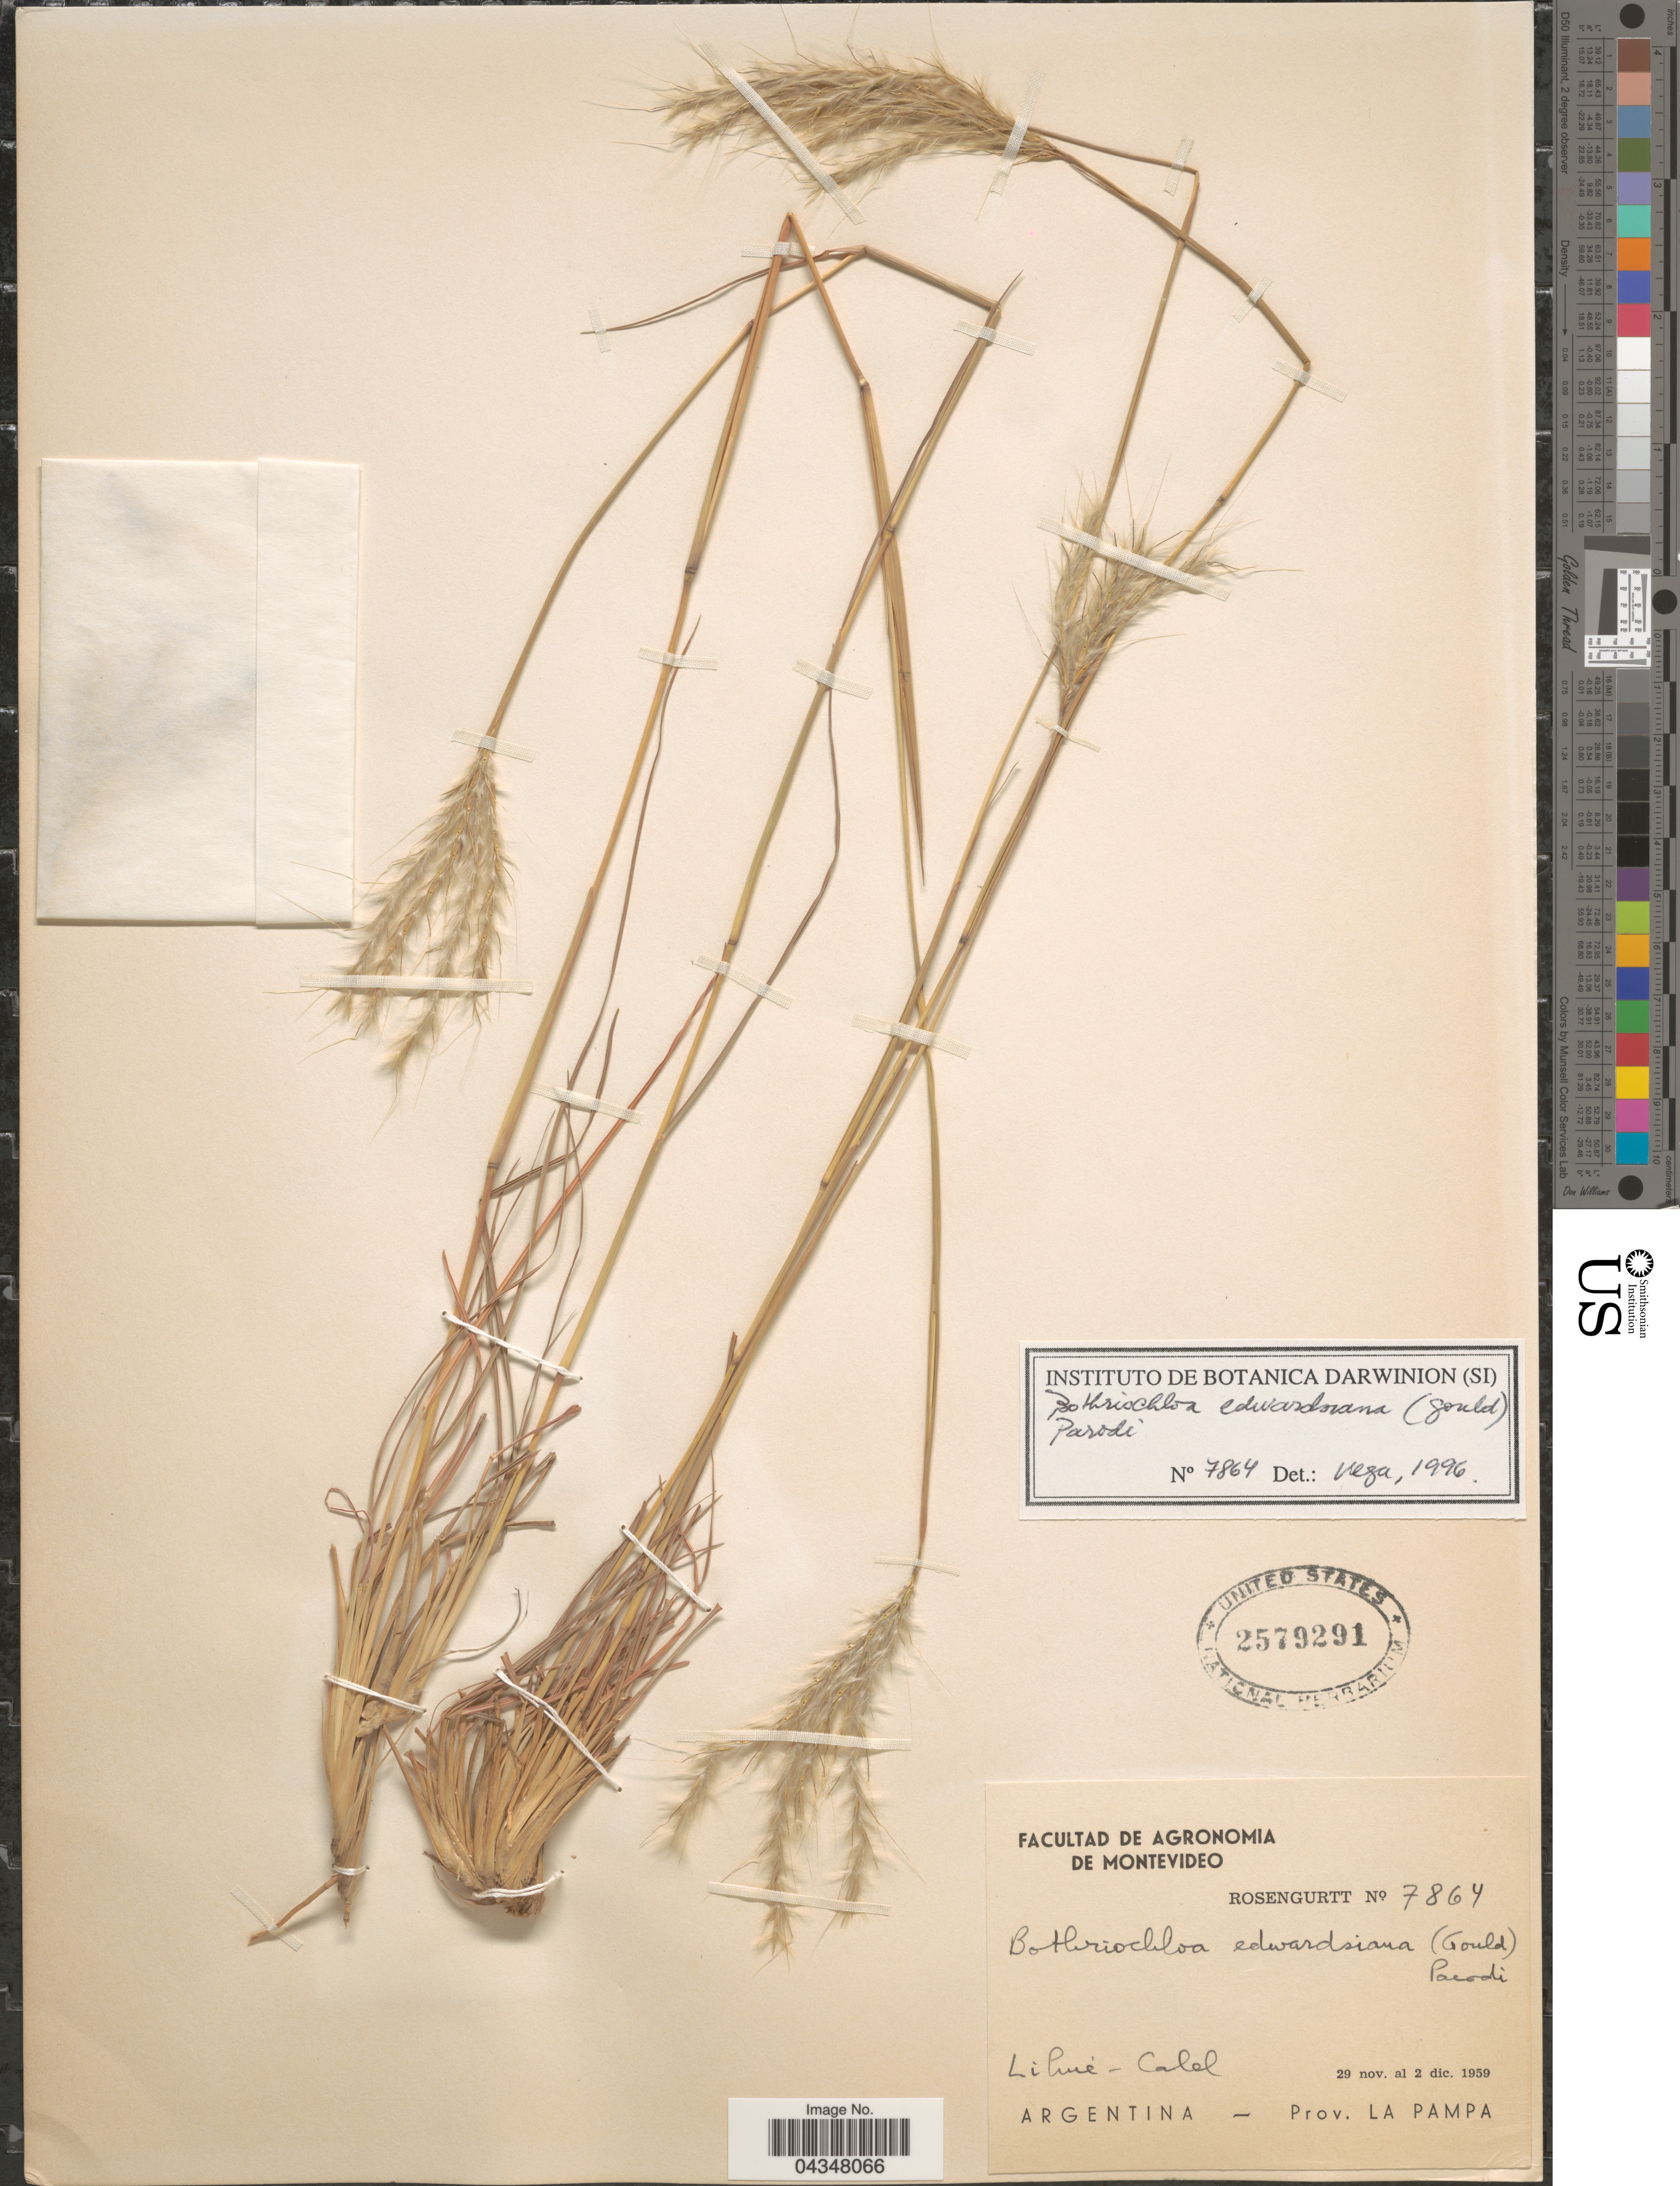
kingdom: Plantae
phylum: Tracheophyta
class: Liliopsida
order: Poales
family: Poaceae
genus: Bothriochloa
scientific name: Bothriochloa edwardsiana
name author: (Gould) Parodi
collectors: Rosengurtt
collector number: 7864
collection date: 1959-11-29/1959-12-02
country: Argentina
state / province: La Pampa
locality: Lihué - Calel.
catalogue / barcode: US 2579291